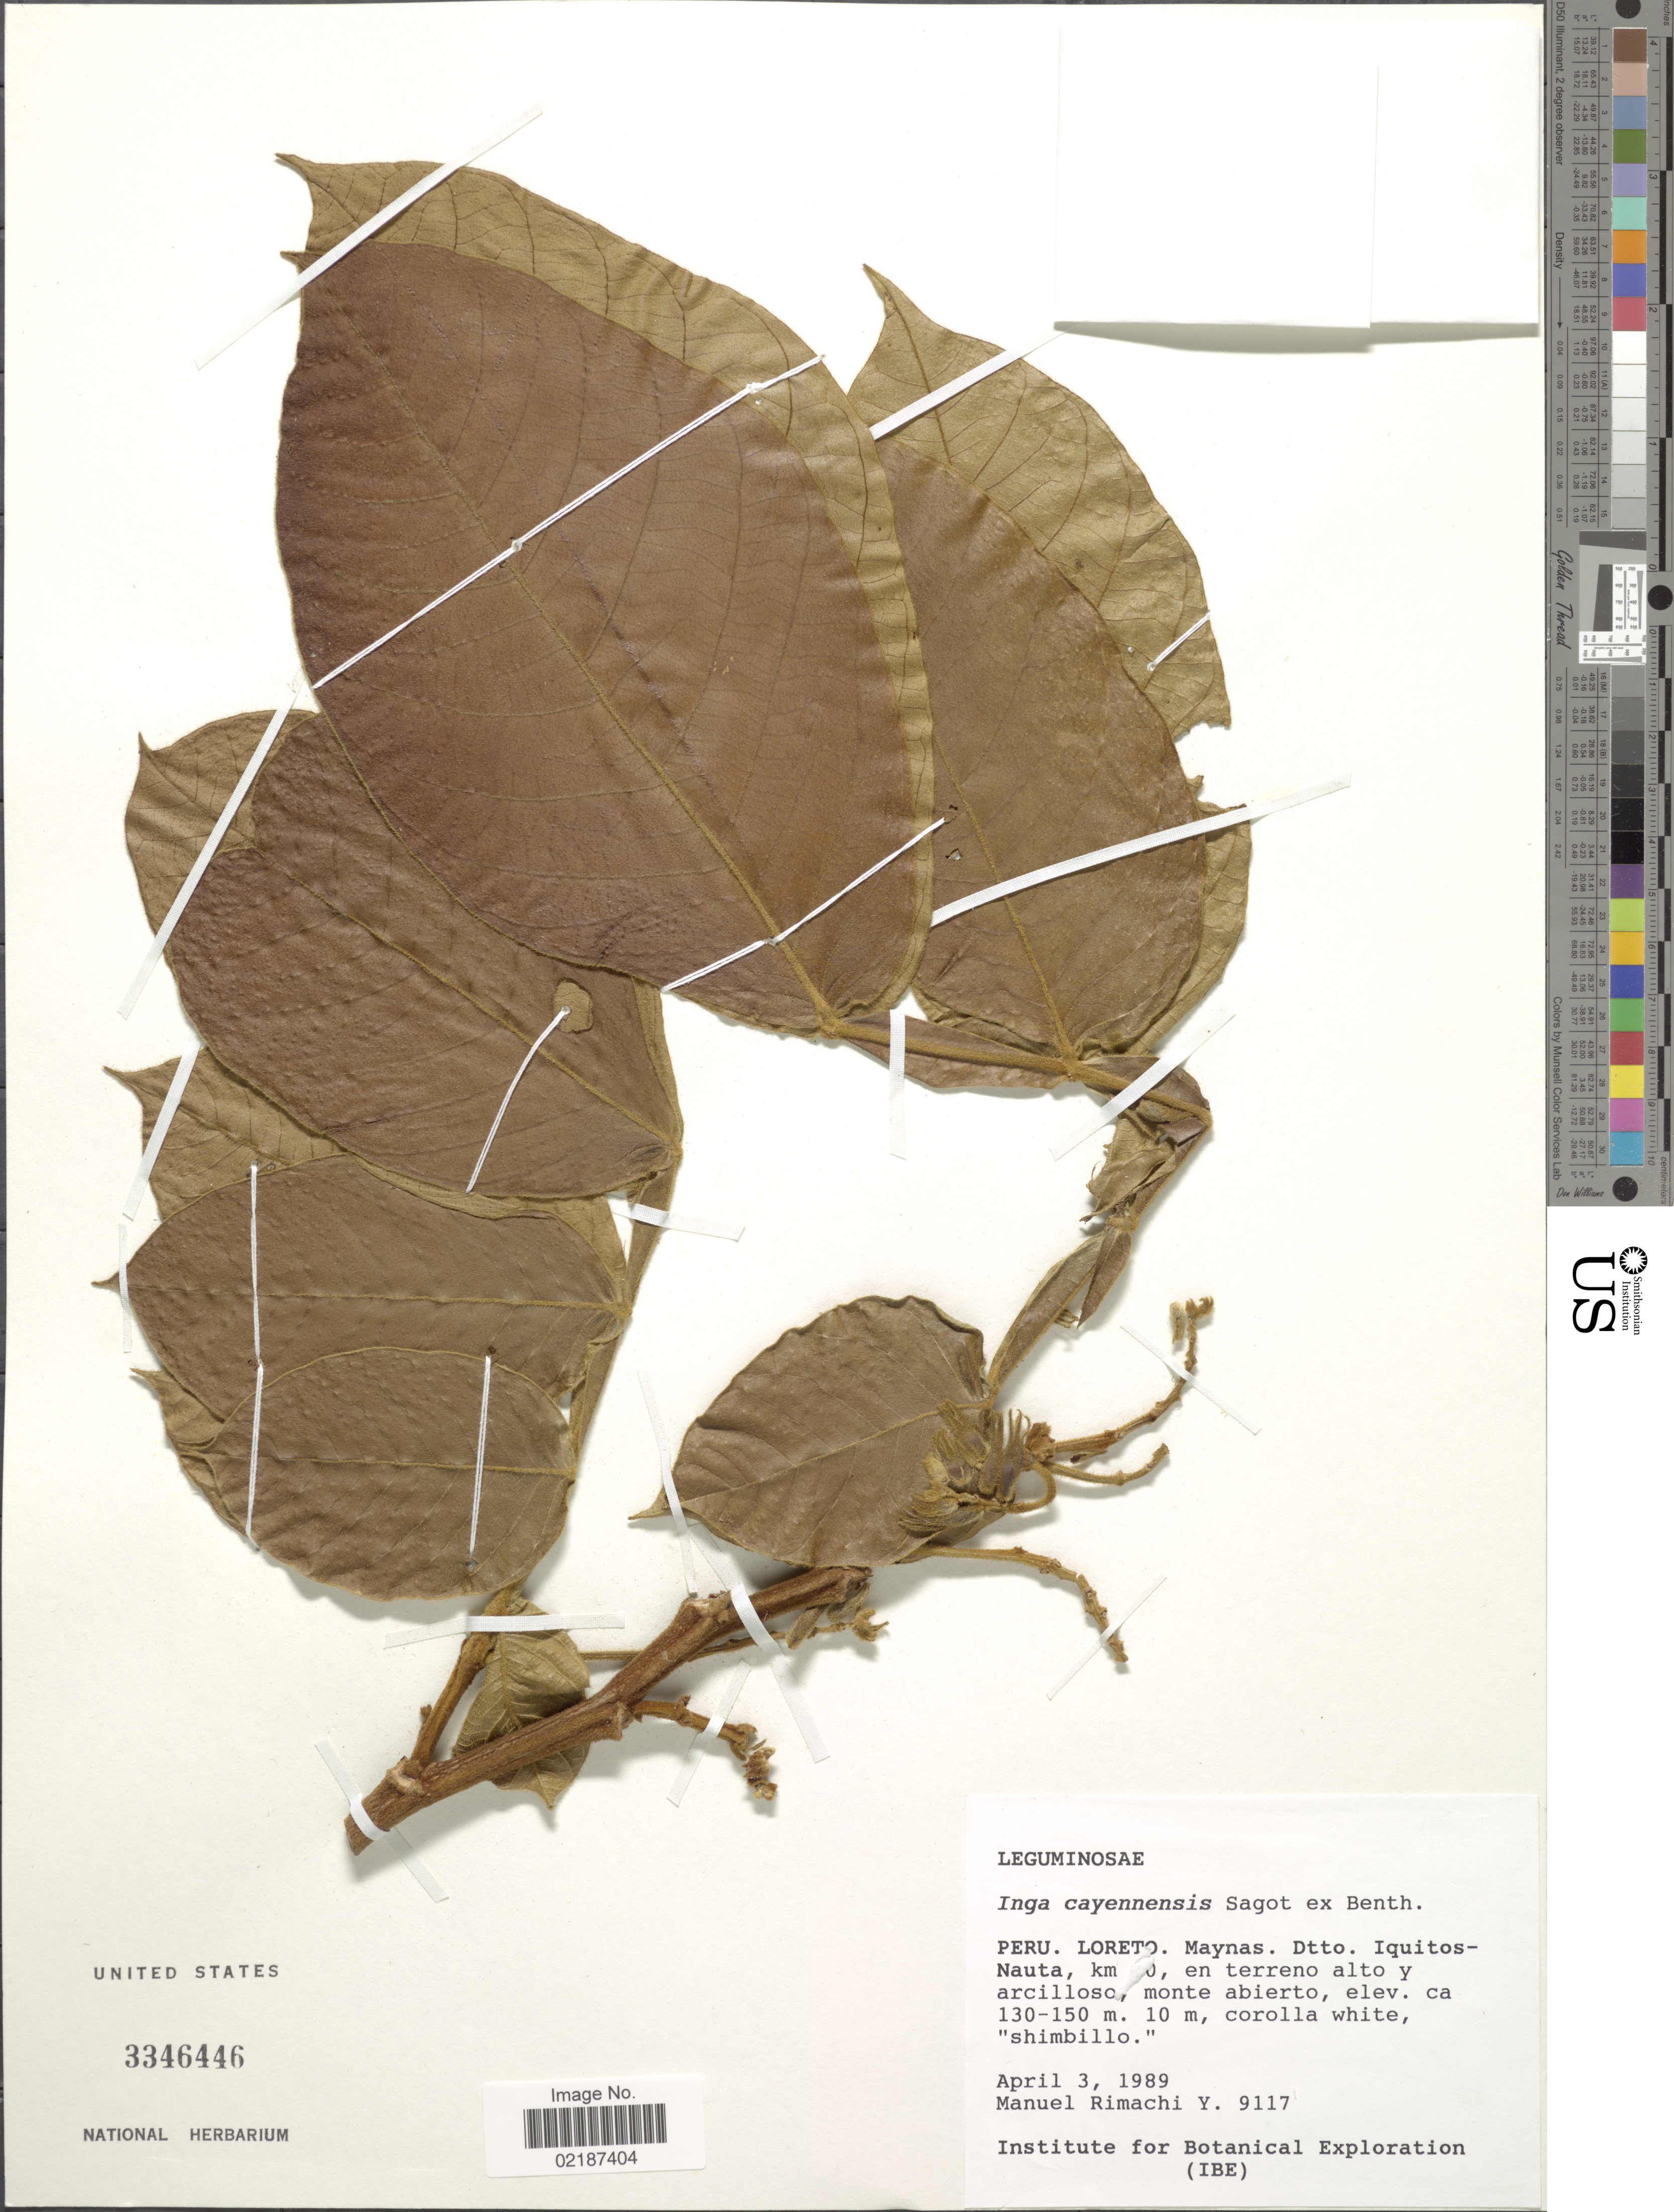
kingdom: Plantae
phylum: Tracheophyta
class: Magnoliopsida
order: Fabales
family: Fabaceae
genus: Inga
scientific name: Inga cayennensis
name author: Sagot ex Benth.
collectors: M. Rimachi Y.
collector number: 9117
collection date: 1989-04-03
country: Peru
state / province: Loreto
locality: Maynas, Dtto. Iquitos-nauta, km [illegible text]0, en terreno alto y arcilloso, monte abierto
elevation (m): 130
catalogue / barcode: US 3346446